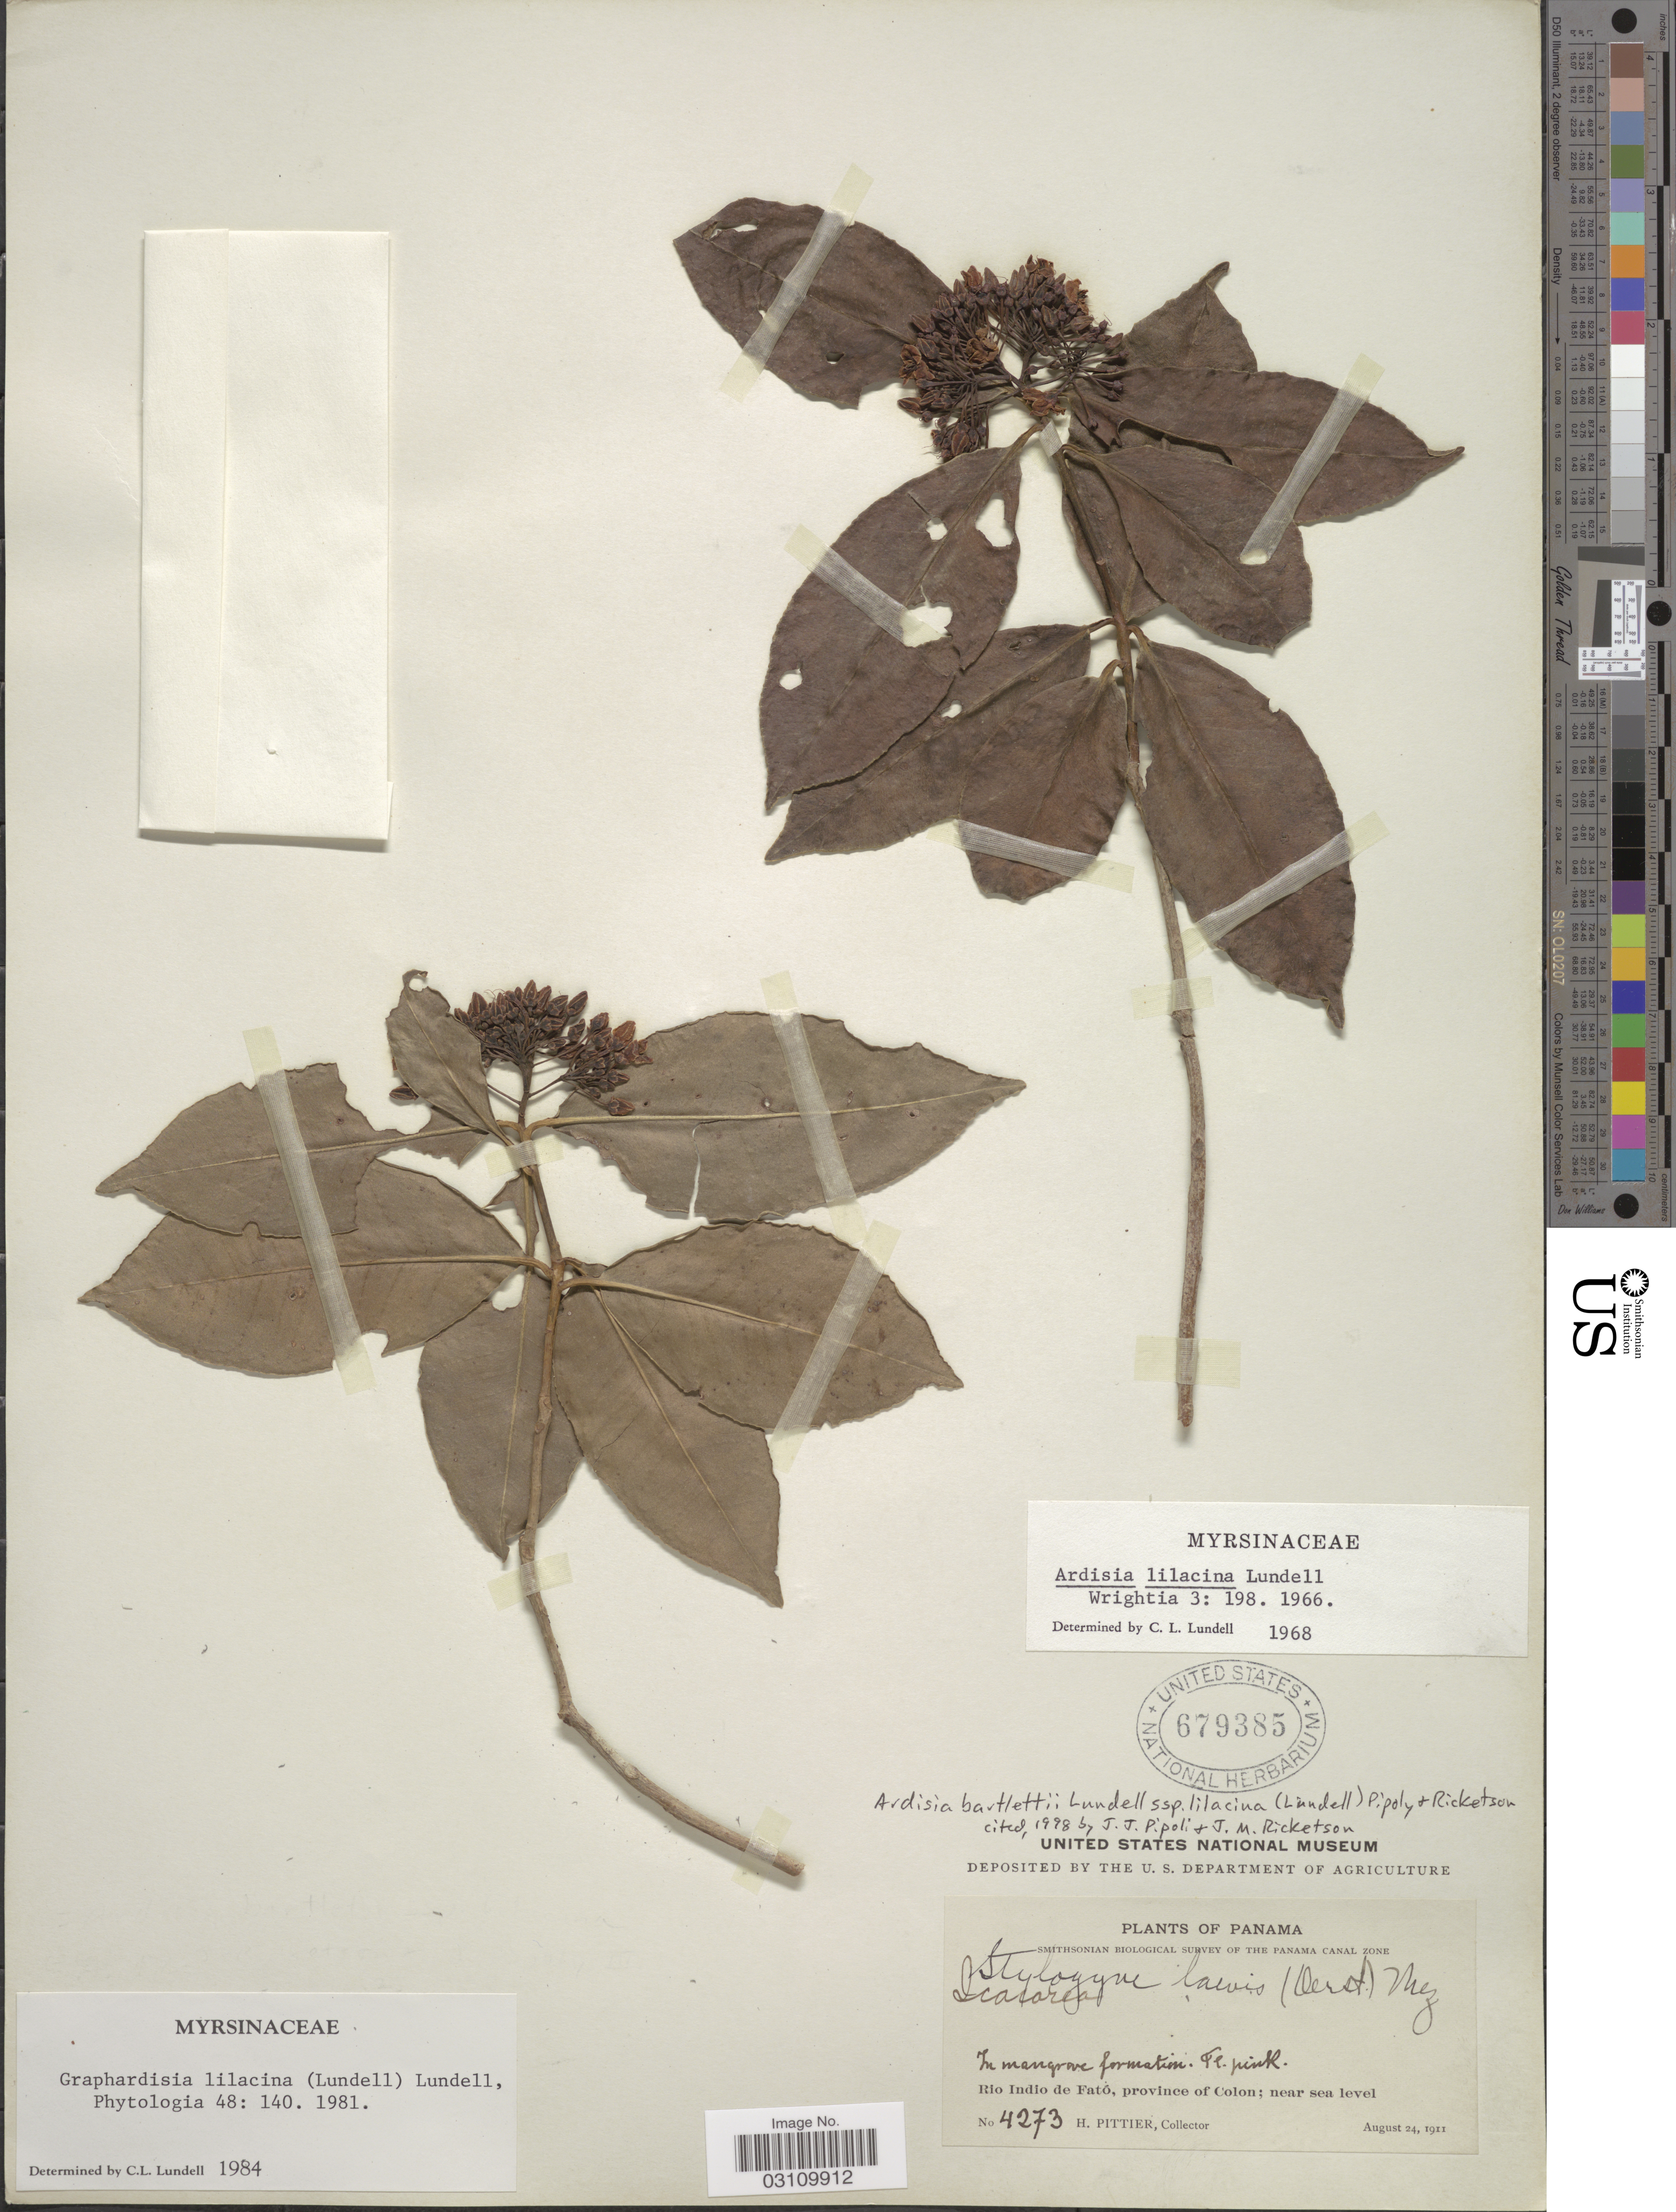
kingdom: Plantae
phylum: Tracheophyta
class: Magnoliopsida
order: Ericales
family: Primulaceae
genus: Ardisia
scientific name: Ardisia bartletii var. lilacina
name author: (Lundell) Pipoly & Ricketson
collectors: H. F. Pittier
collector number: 4273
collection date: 1911-08-24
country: Panama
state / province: Colón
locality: Rio Indio de Fató.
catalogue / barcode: US 679385